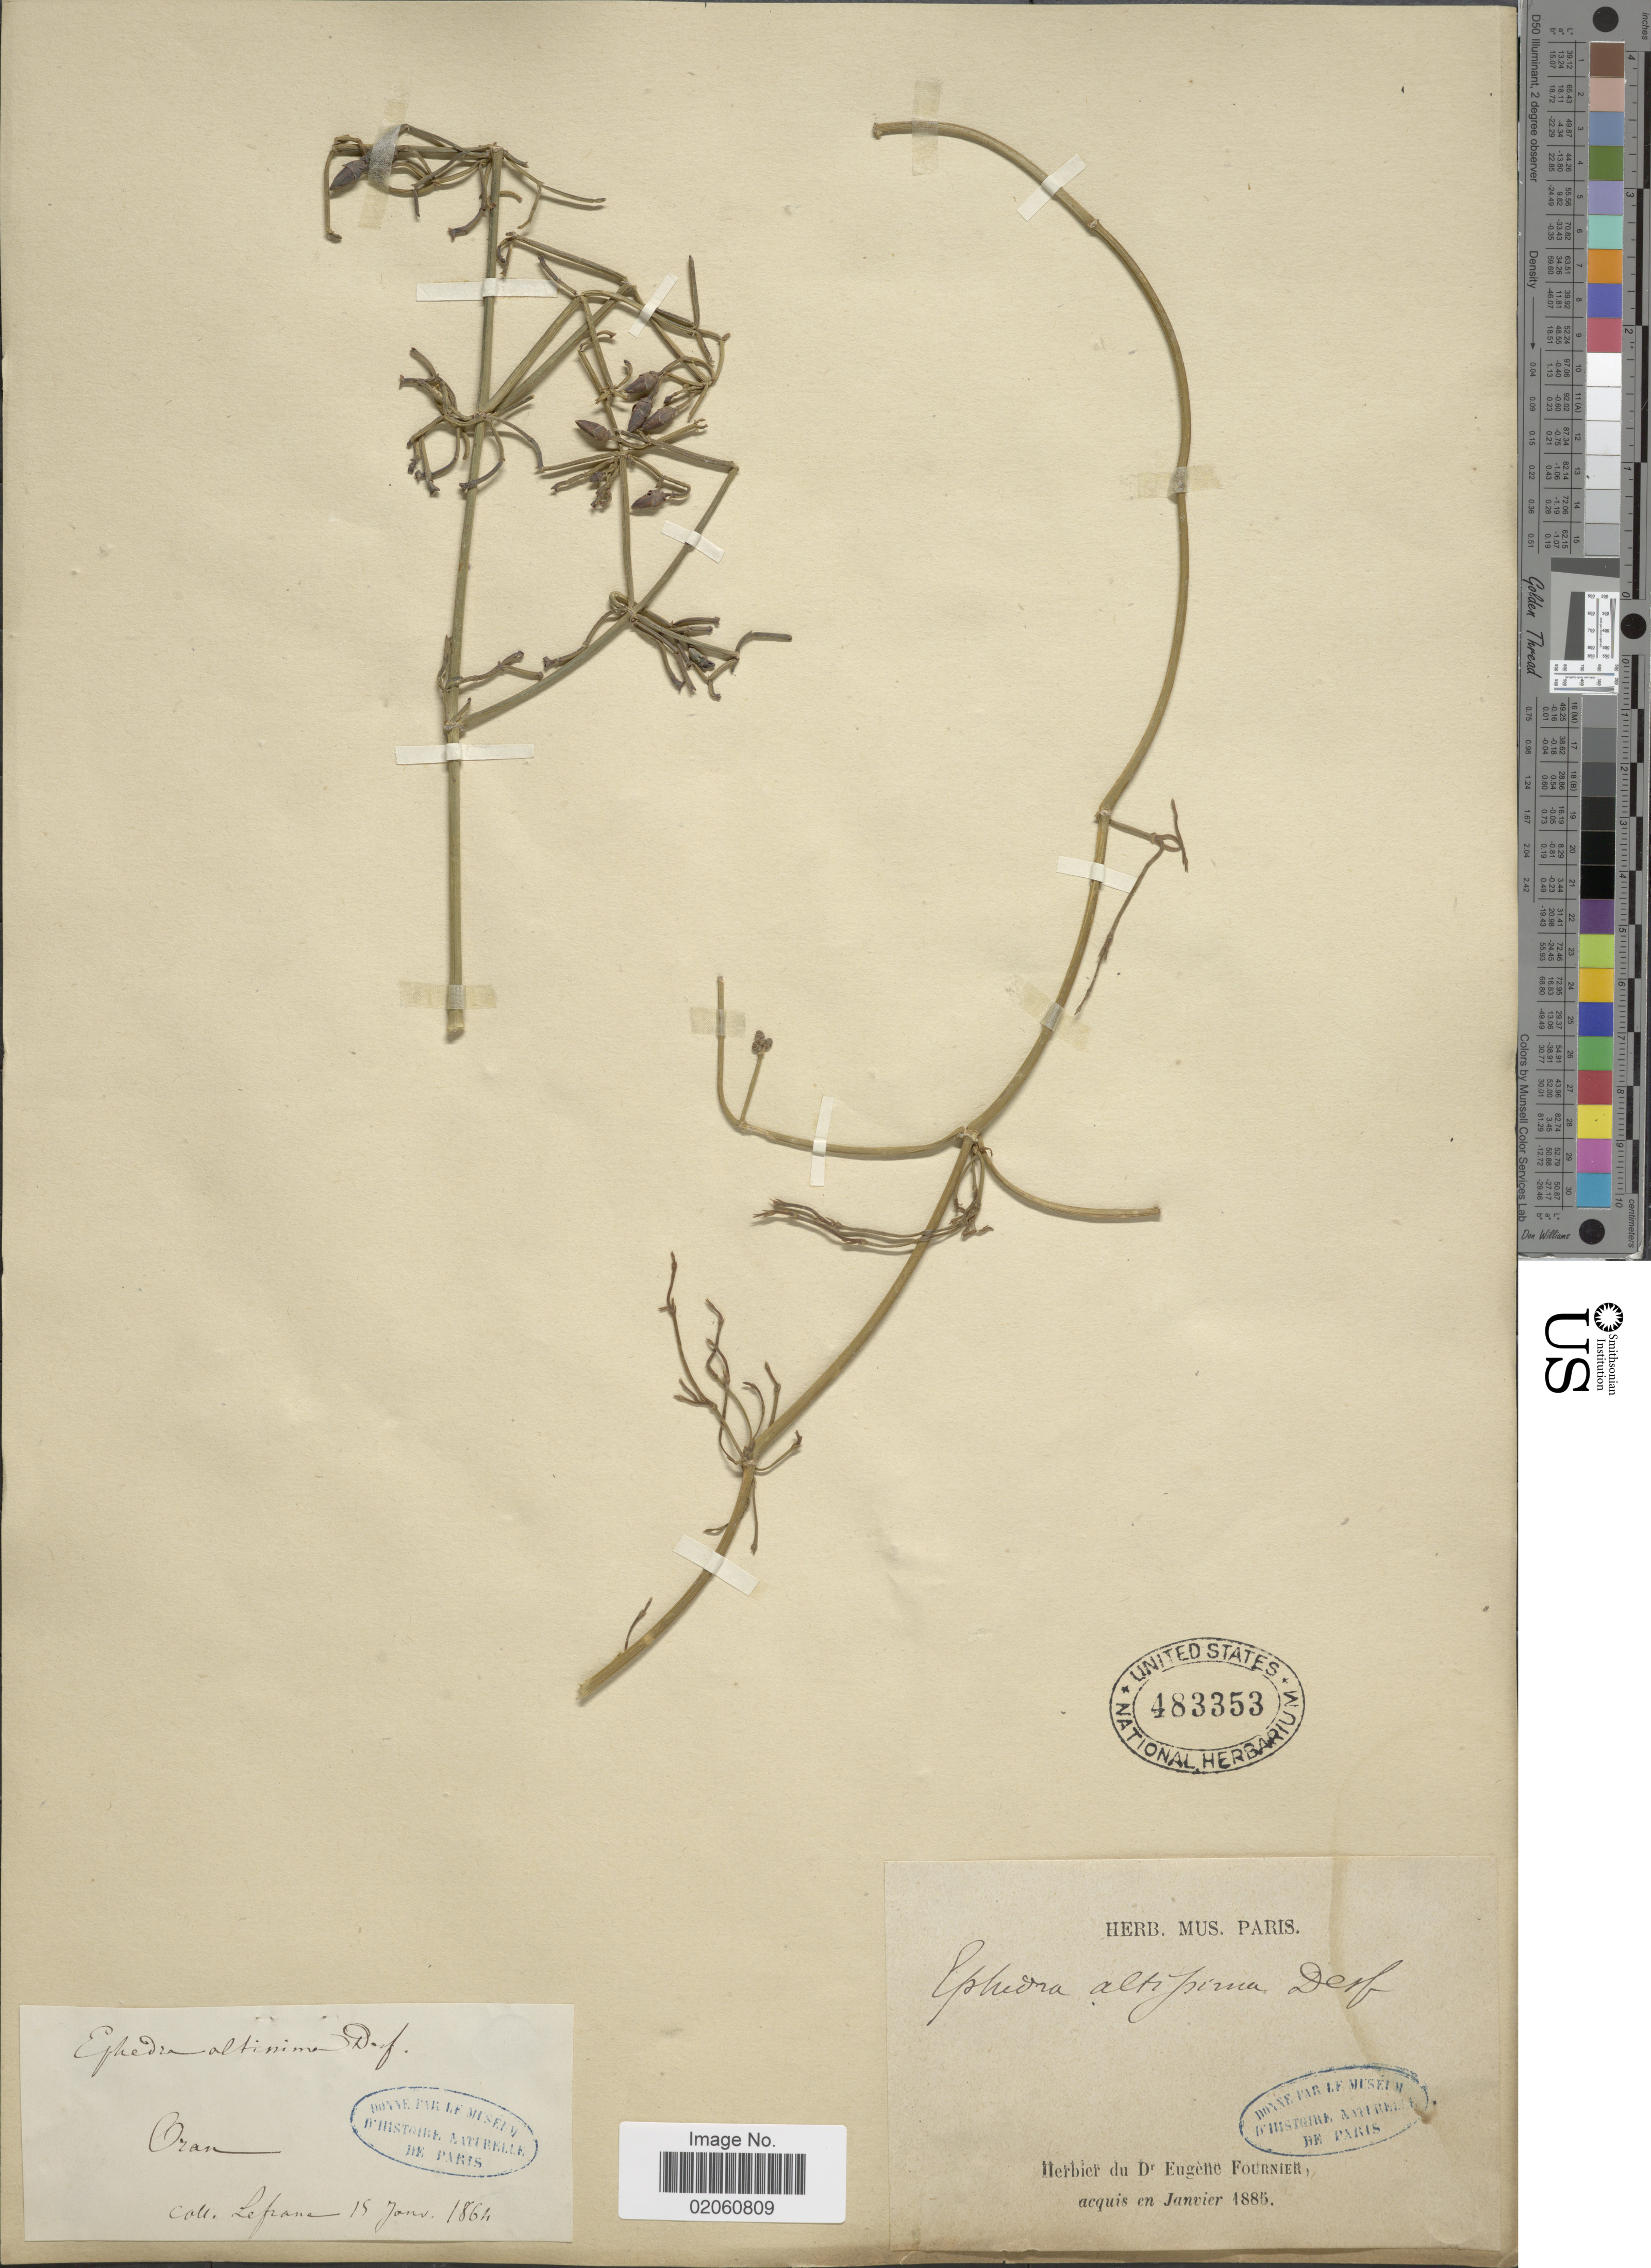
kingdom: Plantae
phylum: Tracheophyta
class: Gnetopsida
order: Ephedrales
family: Ephedraceae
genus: Ephedra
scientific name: Ephedra altissima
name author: Desf.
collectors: Lefranc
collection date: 1864-01-15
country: Algeria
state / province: Oran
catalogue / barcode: US 483353